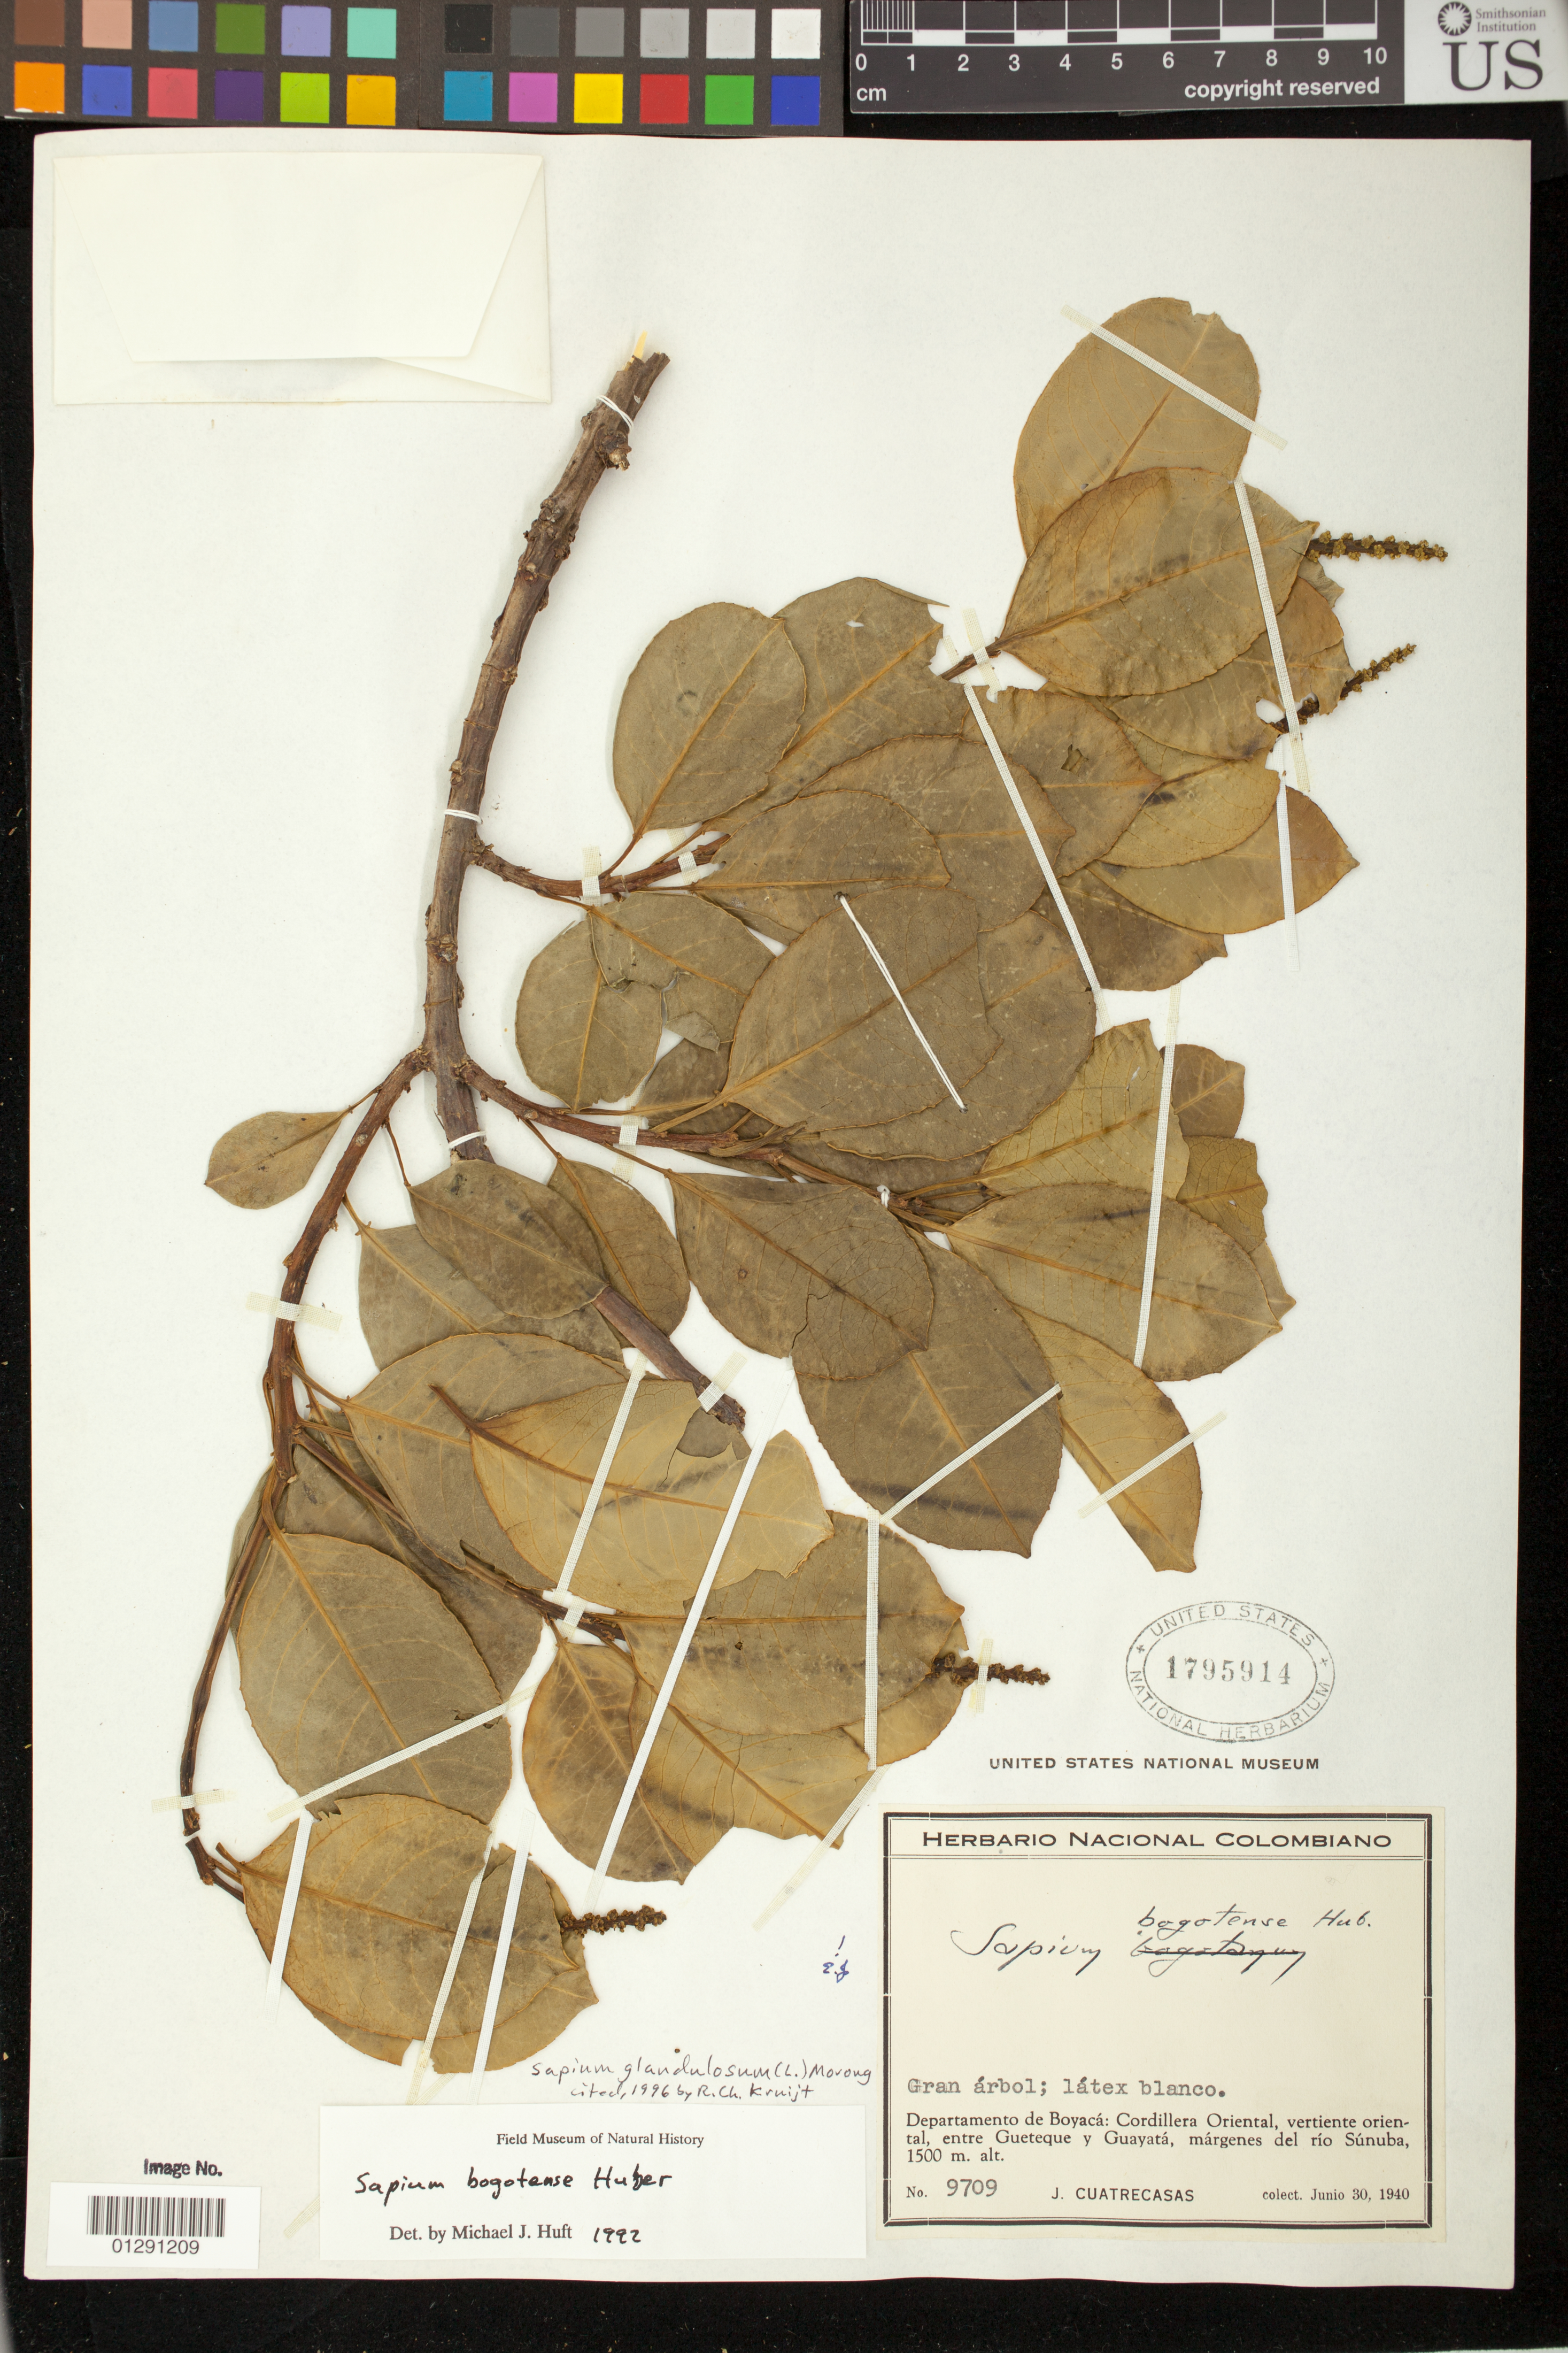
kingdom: Plantae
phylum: Tracheophyta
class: Magnoliopsida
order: Malpighiales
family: Euphorbiaceae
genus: Sapium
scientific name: Sapium glandulatum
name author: (Vell.) Pax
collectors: J. Cuatrecasas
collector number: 9709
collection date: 1940-06-30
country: Colombia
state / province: Boyaca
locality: Cordillera Oriental, vertiente oriental, entre Gueteque y Guayata, margenes del rio Sunuba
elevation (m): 1500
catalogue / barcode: US 1795914